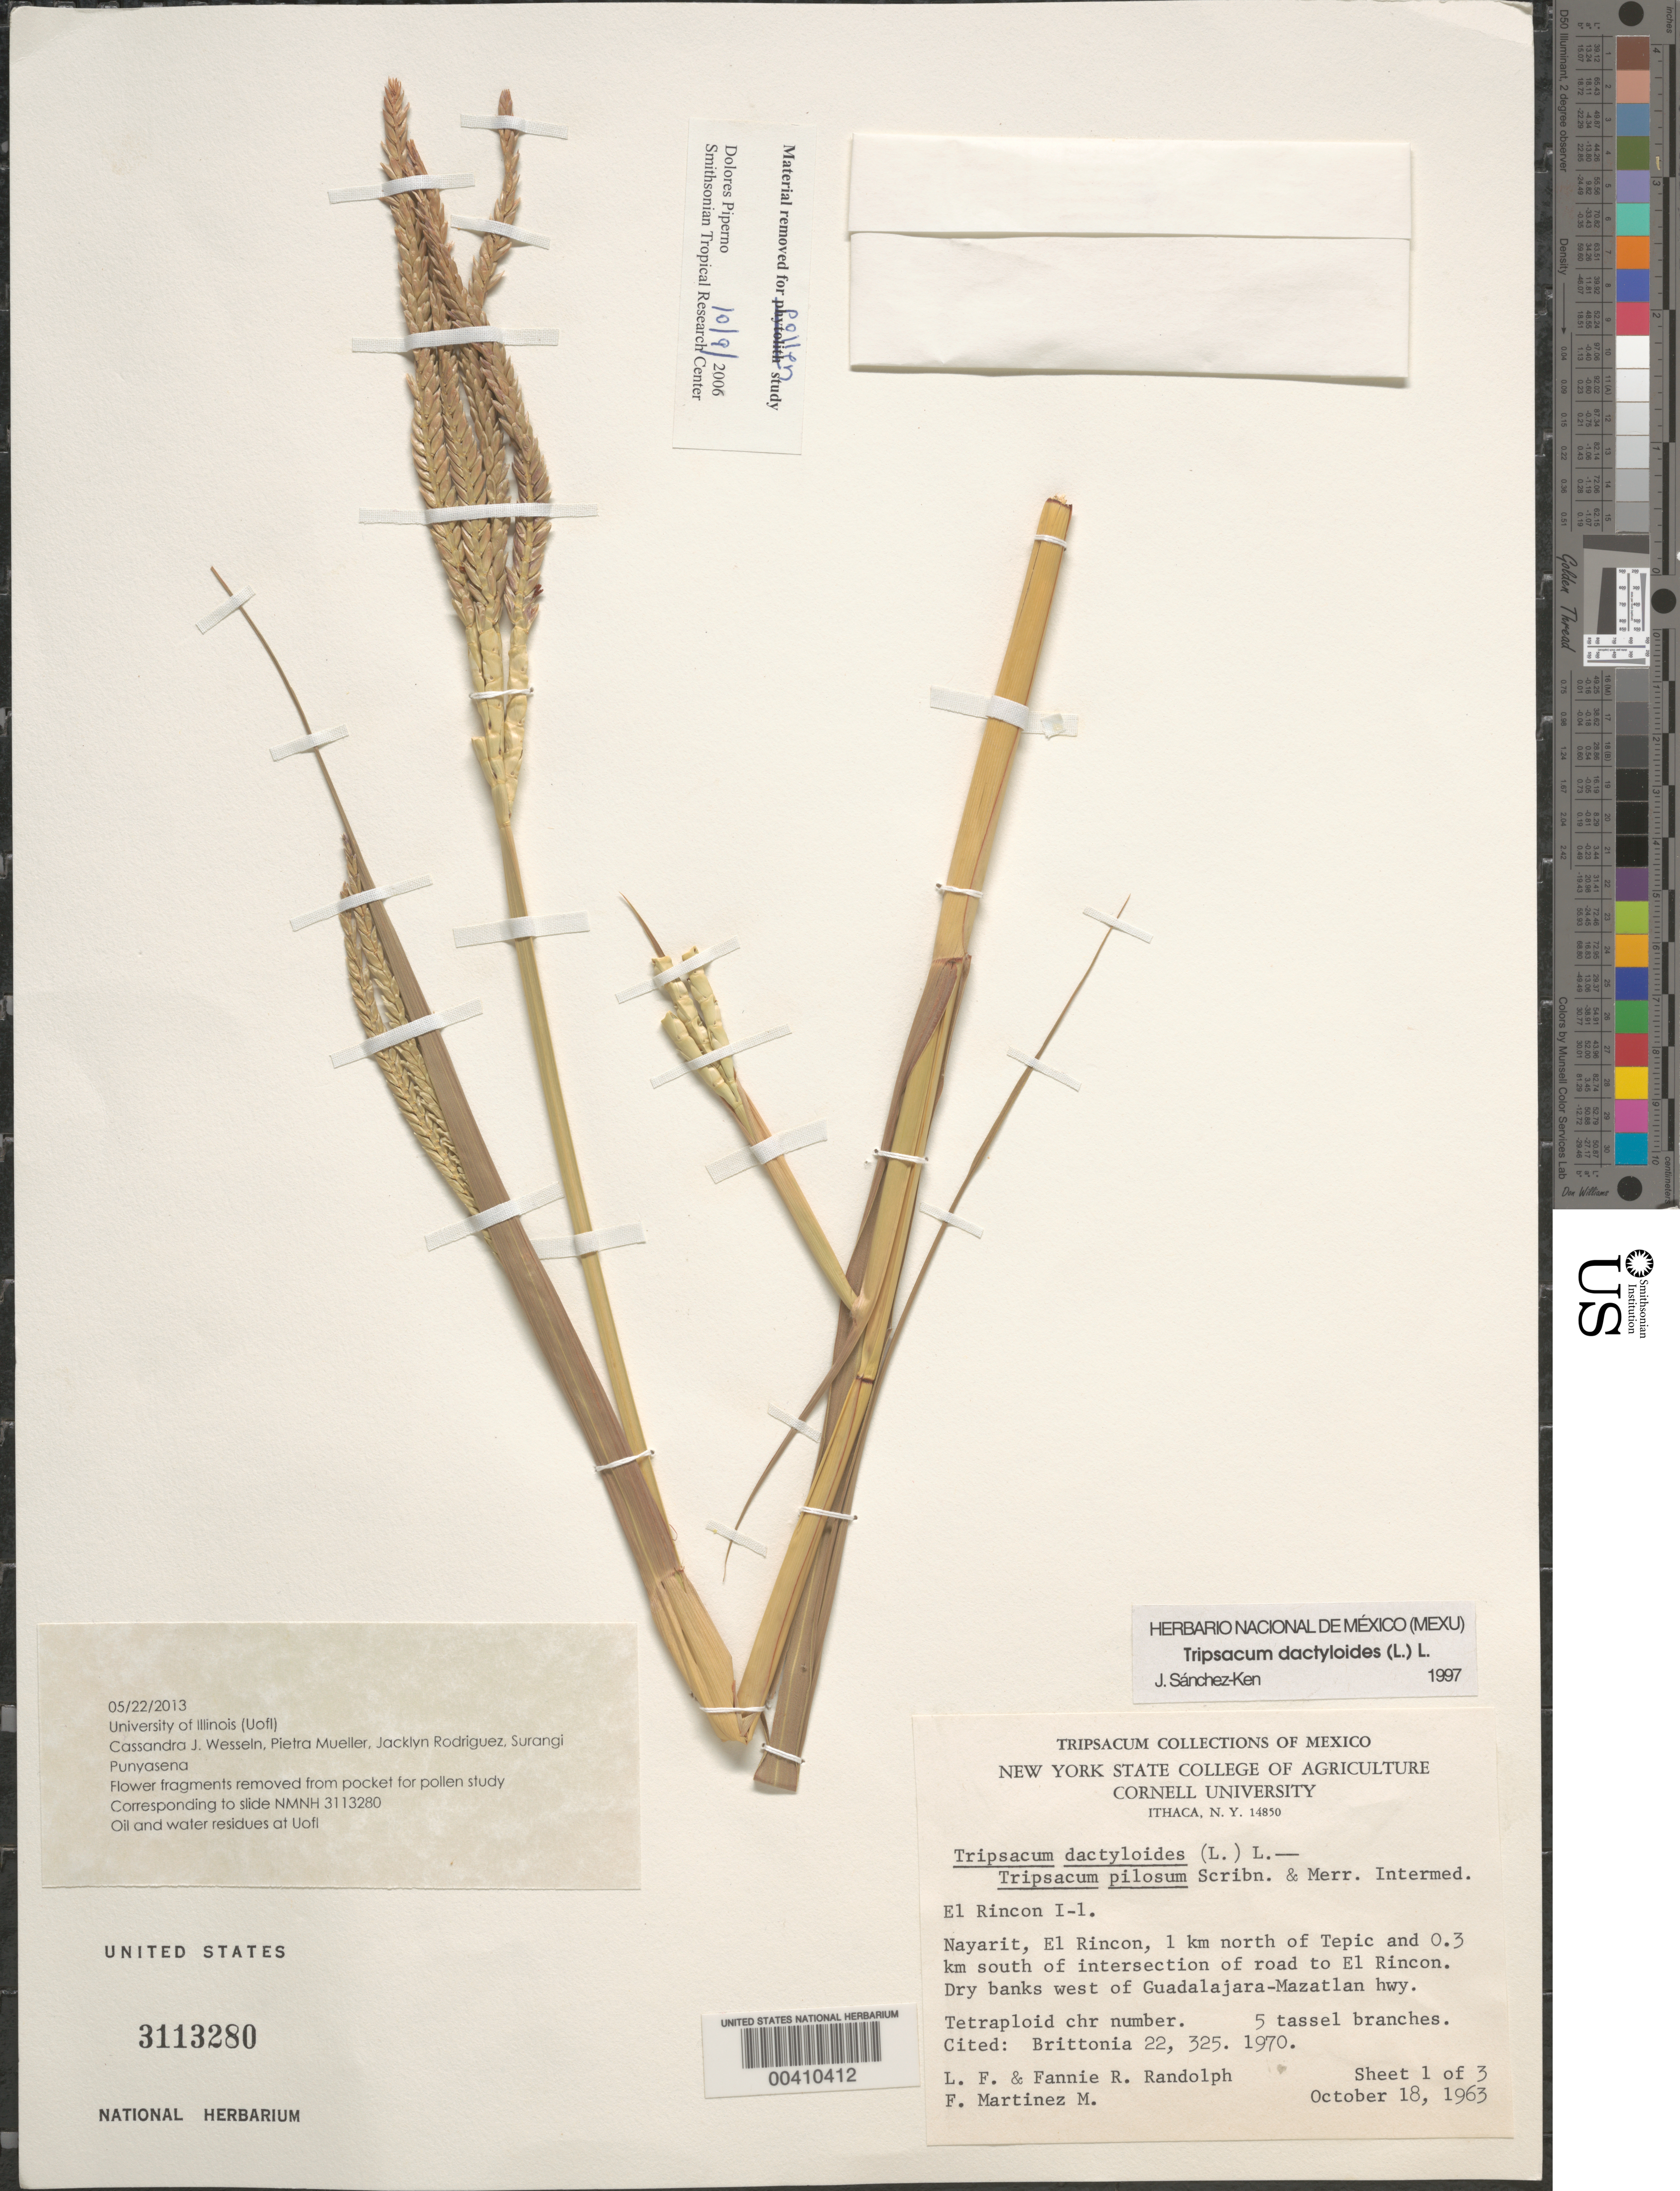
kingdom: Plantae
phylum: Tracheophyta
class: Liliopsida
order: Poales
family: Poaceae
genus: Tripsacum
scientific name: Tripsacum dactyloides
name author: (L.) L.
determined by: Sánchez-Ken, J. G.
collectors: L. F. Randolph, F. Randolph & F. Martinez-M.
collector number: I-1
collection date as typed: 18 Oct 1963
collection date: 1963-10-18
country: Mexico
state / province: Nayarit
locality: El Rincon, 1 km N of Tepic & 0.3 km S of intersection of rd to El Rincon, W of Guadalajara-Mazatlan Hwy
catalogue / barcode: US 3113280